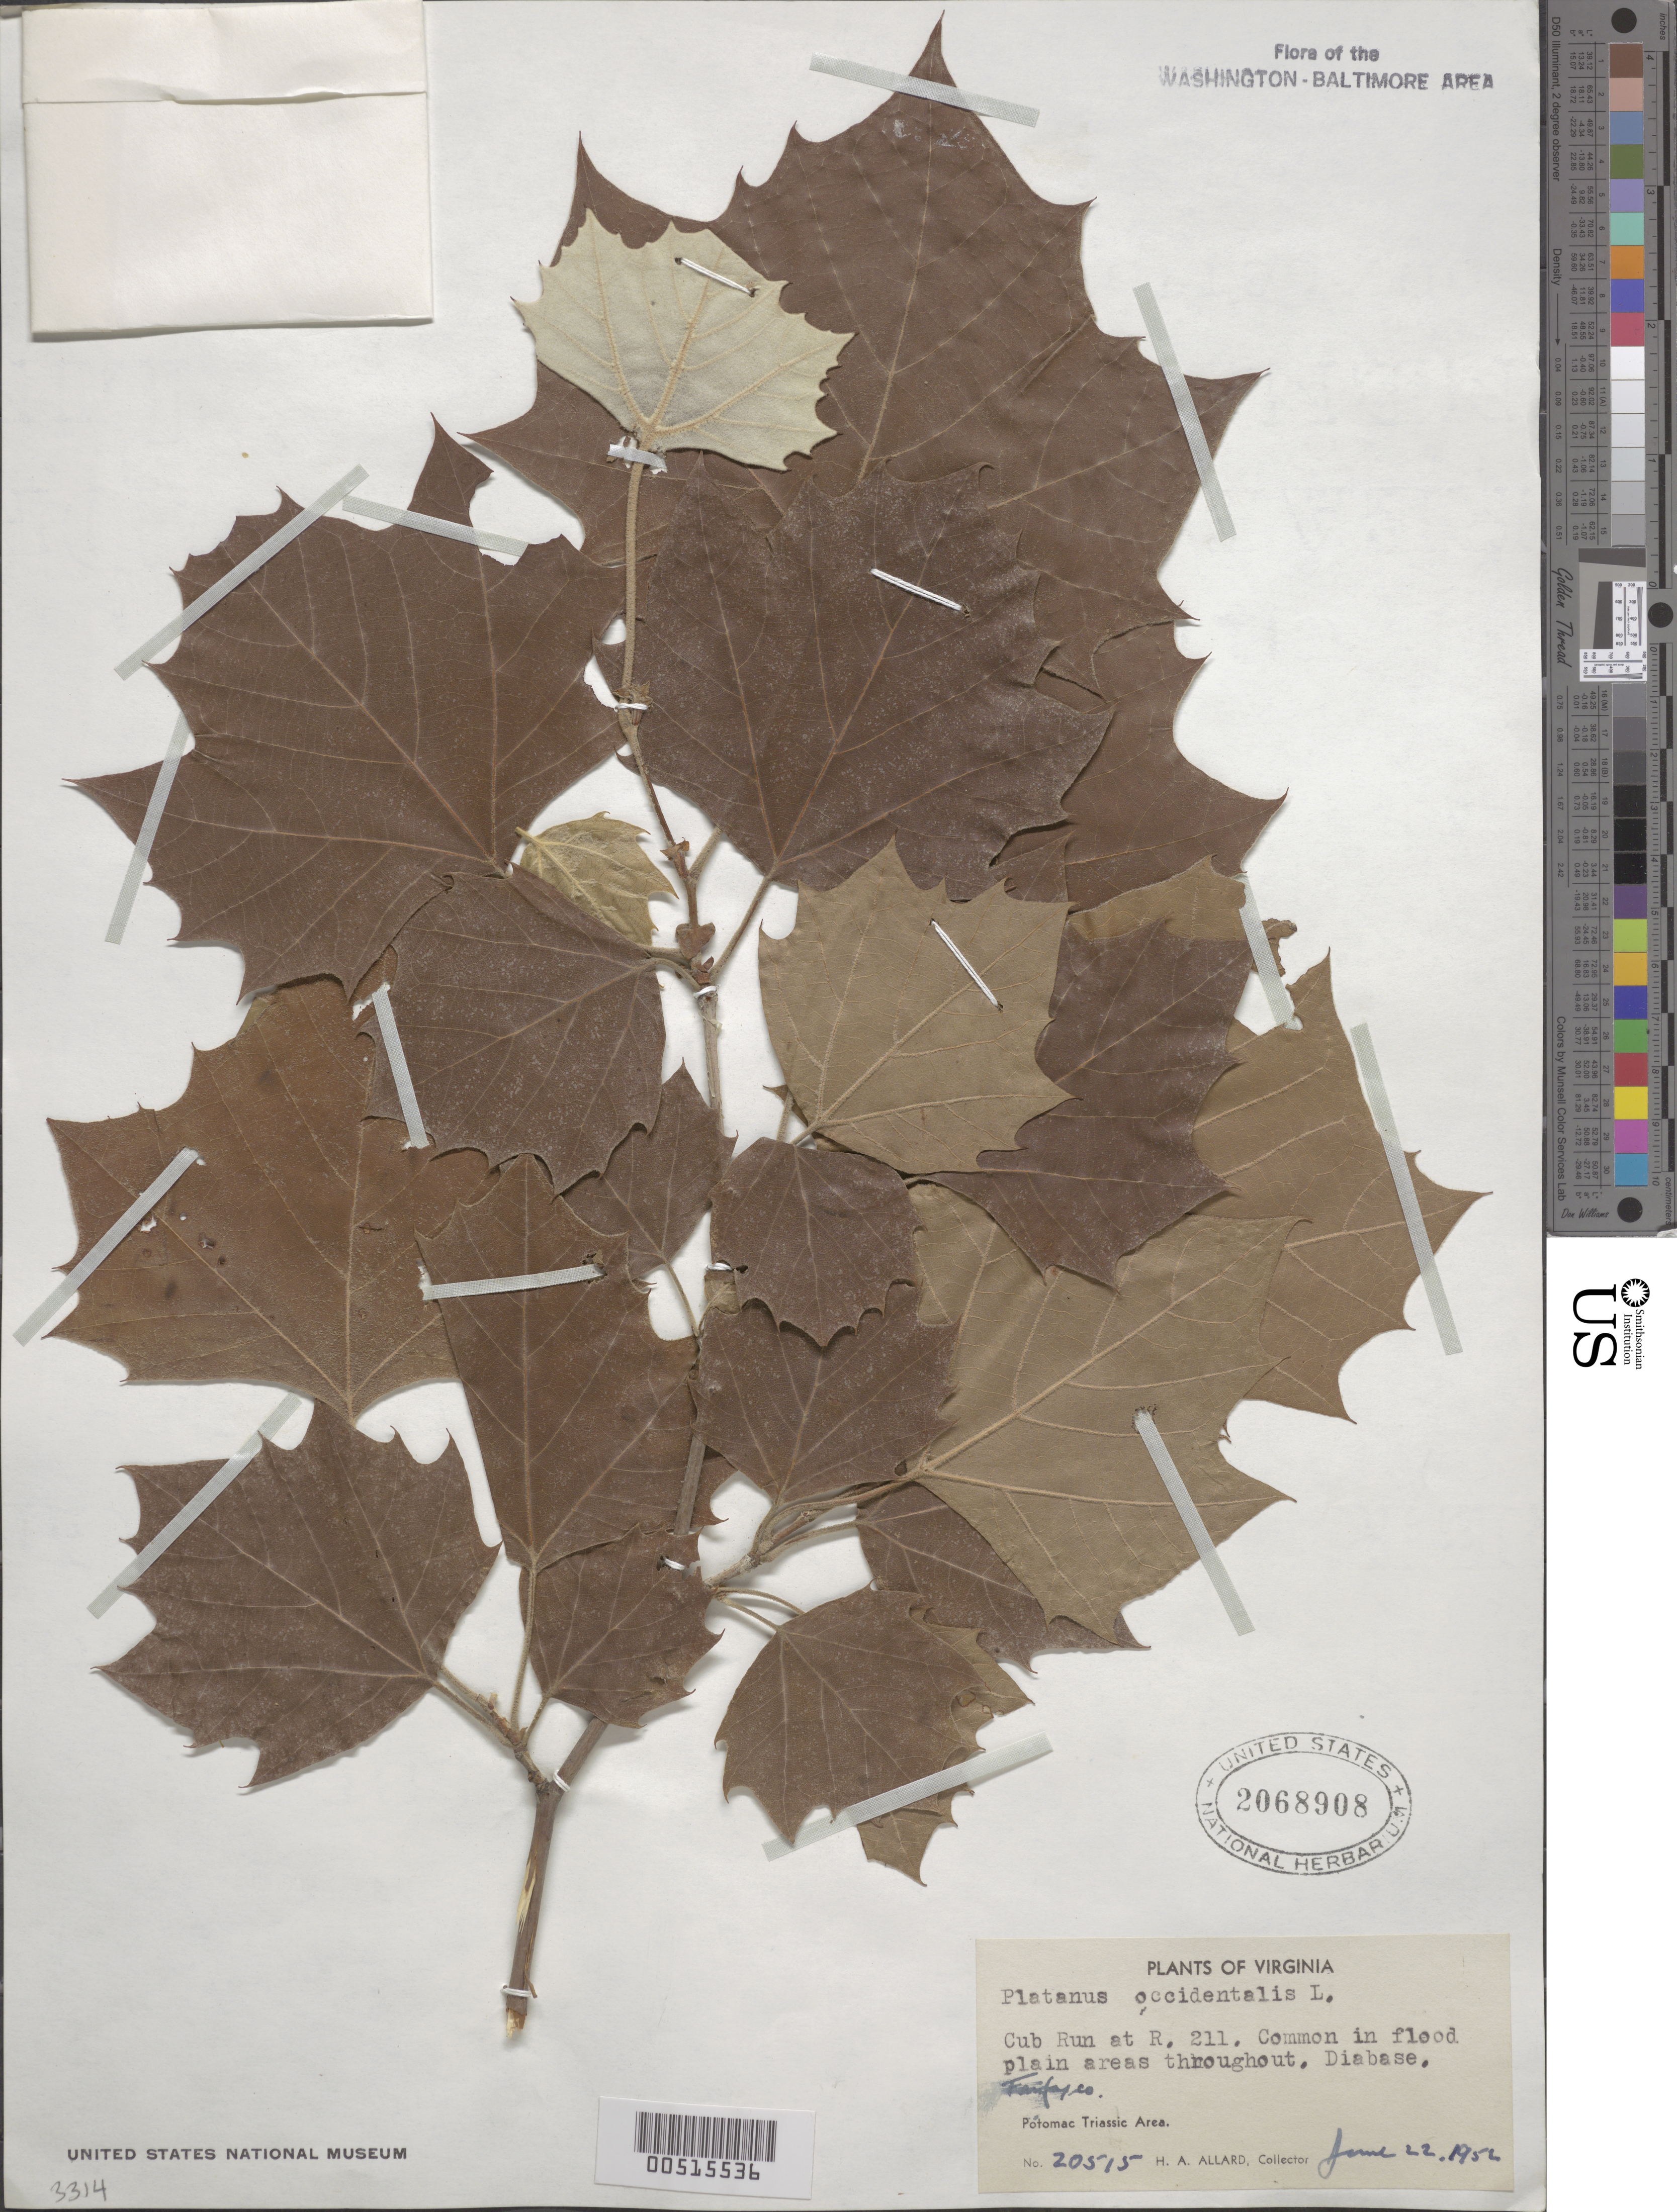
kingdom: Plantae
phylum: Tracheophyta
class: Magnoliopsida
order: Proteales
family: Platanaceae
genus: Platanus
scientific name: Platanus occidentalis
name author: L.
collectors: H. A. Allard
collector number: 20515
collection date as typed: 22 Jun 1952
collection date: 1952-06-22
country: United States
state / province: Virginia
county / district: Fairfax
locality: Cub Run at Rt. 211, Potomac Triassic area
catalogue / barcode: US 2068908